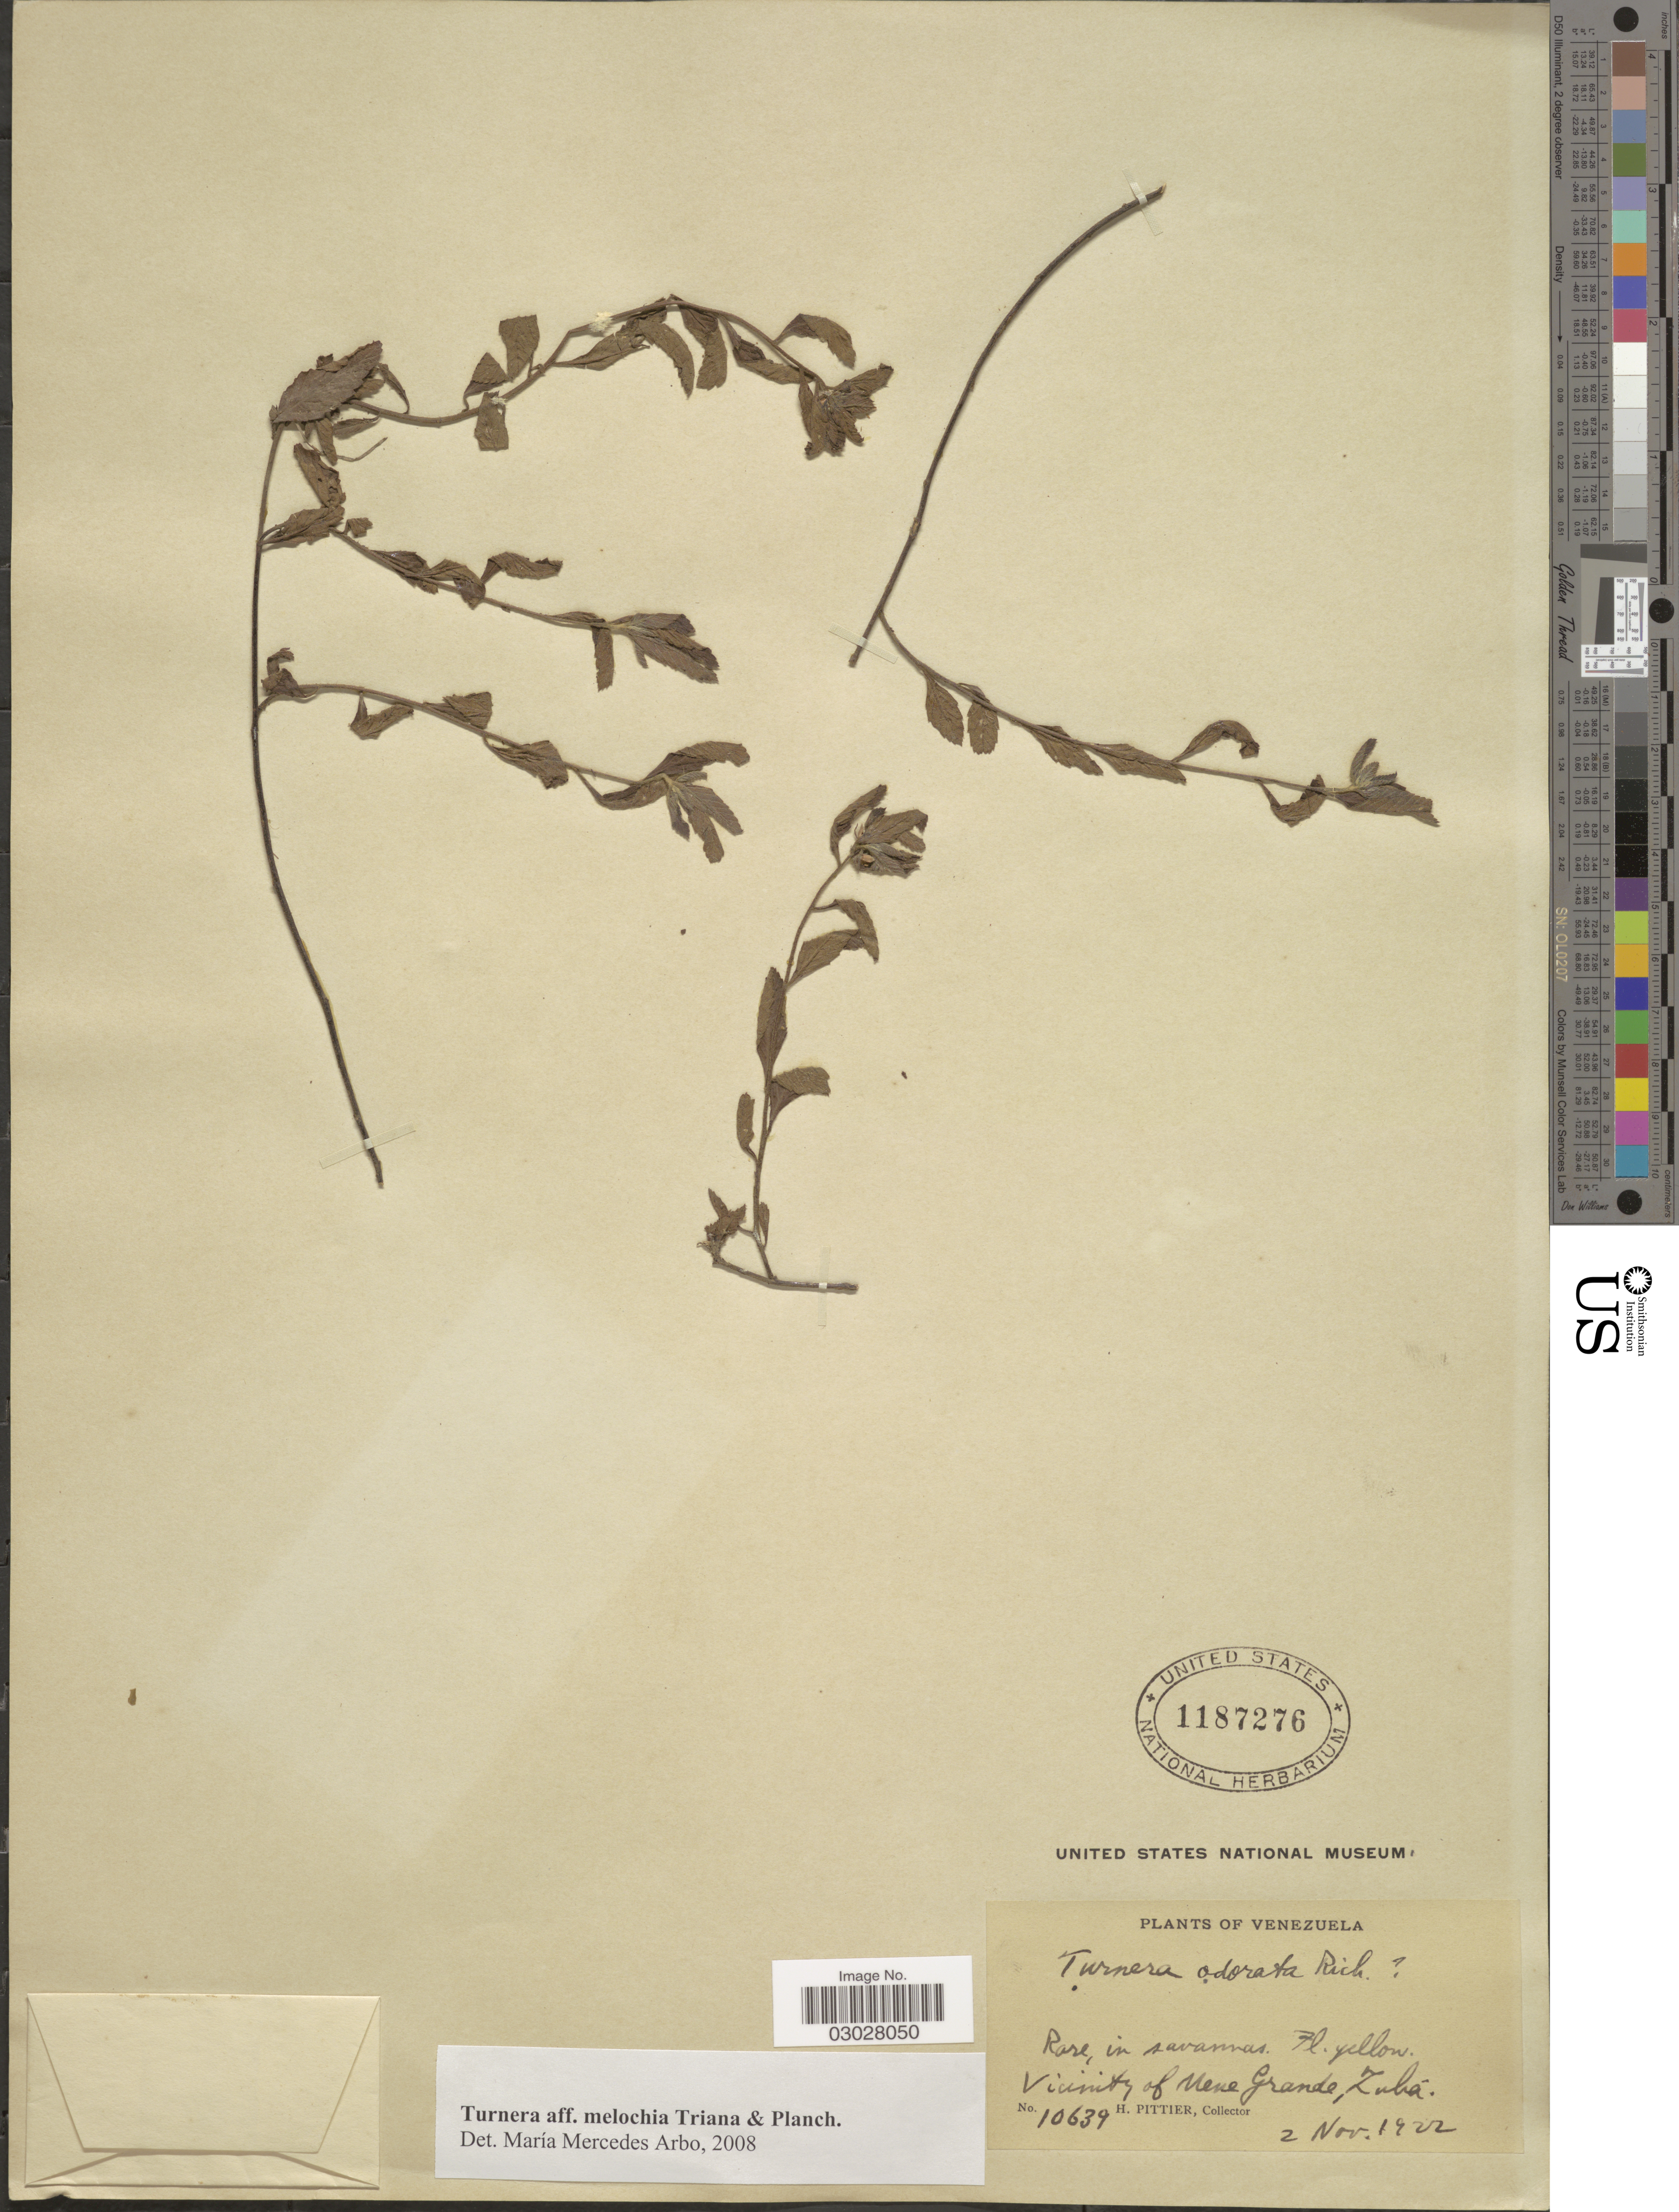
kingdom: Plantae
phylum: Tracheophyta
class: Magnoliopsida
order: Malpighiales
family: Turneraceae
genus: Turnera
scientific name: Turnera melochia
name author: Triana & Planch.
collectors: H. F. Pittier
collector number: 10639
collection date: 1922-11-02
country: Venezuela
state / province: Zulia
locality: Vicinity of Mene Grande, Zulía.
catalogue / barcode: US 1187276